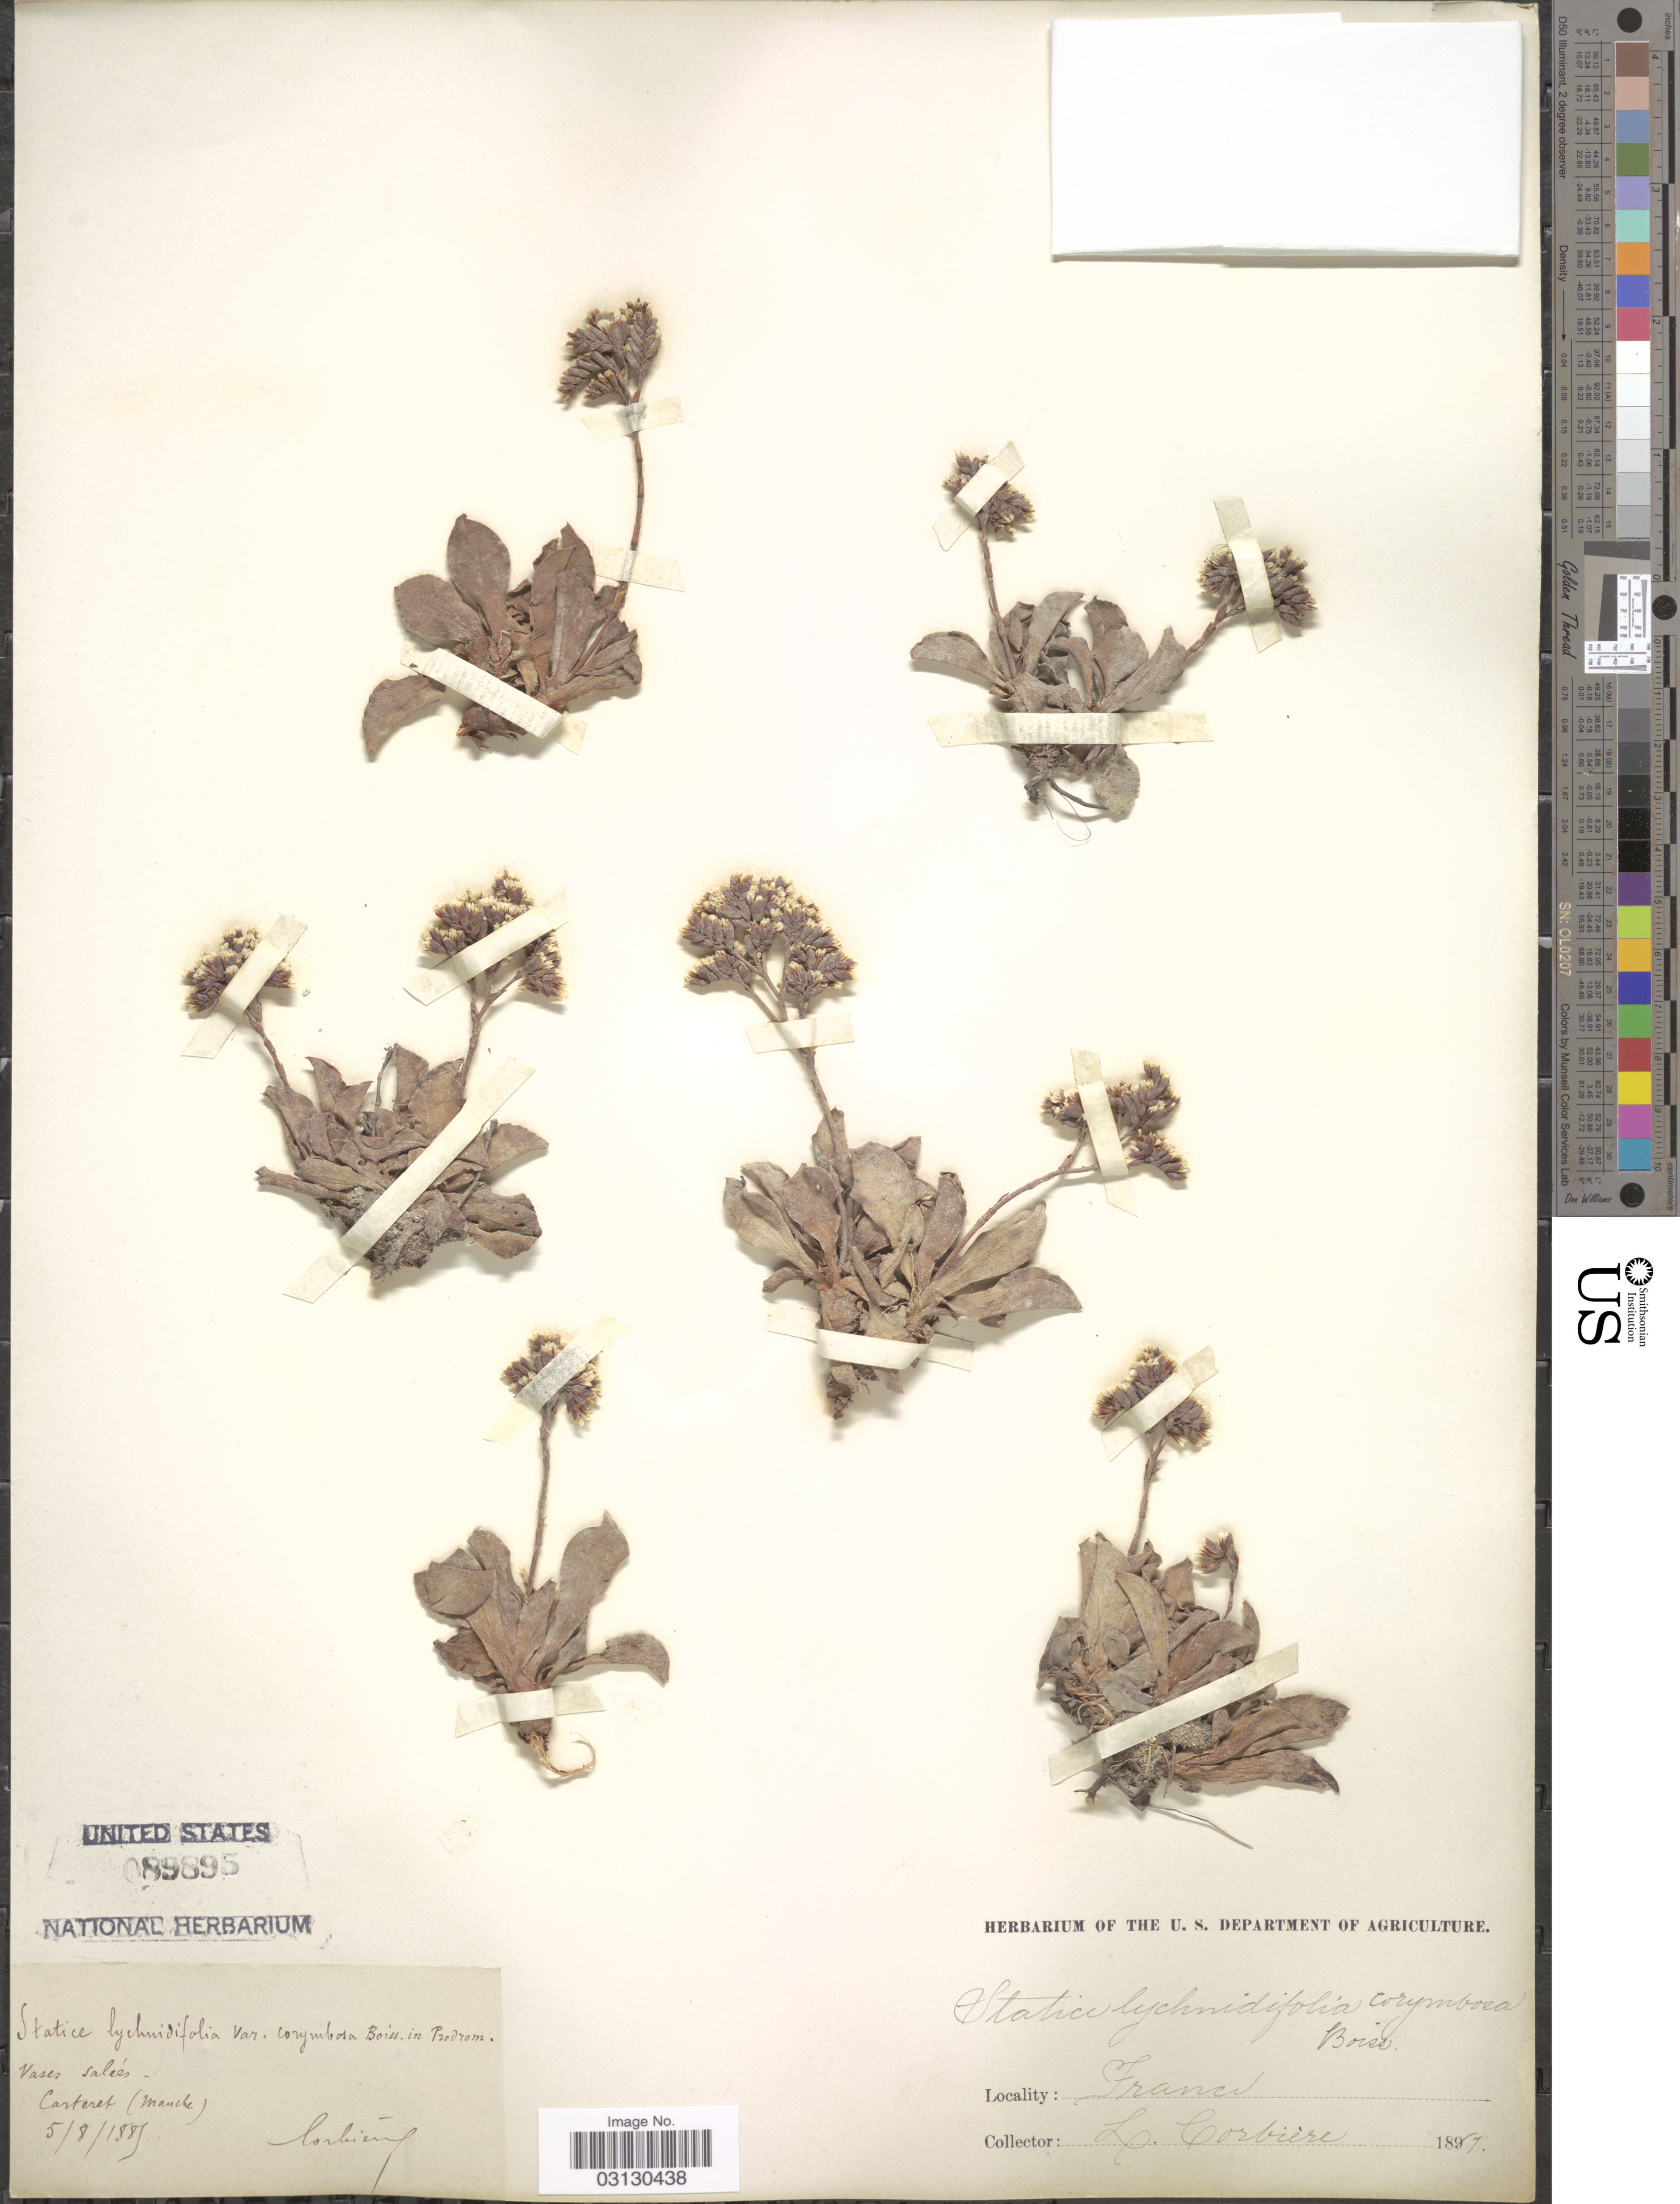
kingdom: Plantae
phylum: Tracheophyta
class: Magnoliopsida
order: Caryophyllales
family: Plumbaginaceae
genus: Limonium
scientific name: Limonium lychnidifolium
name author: (Girard) Kuntze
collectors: L. Corbière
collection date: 1885-08-05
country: France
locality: Vases salées. Carteret (Manche).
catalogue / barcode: US 89895